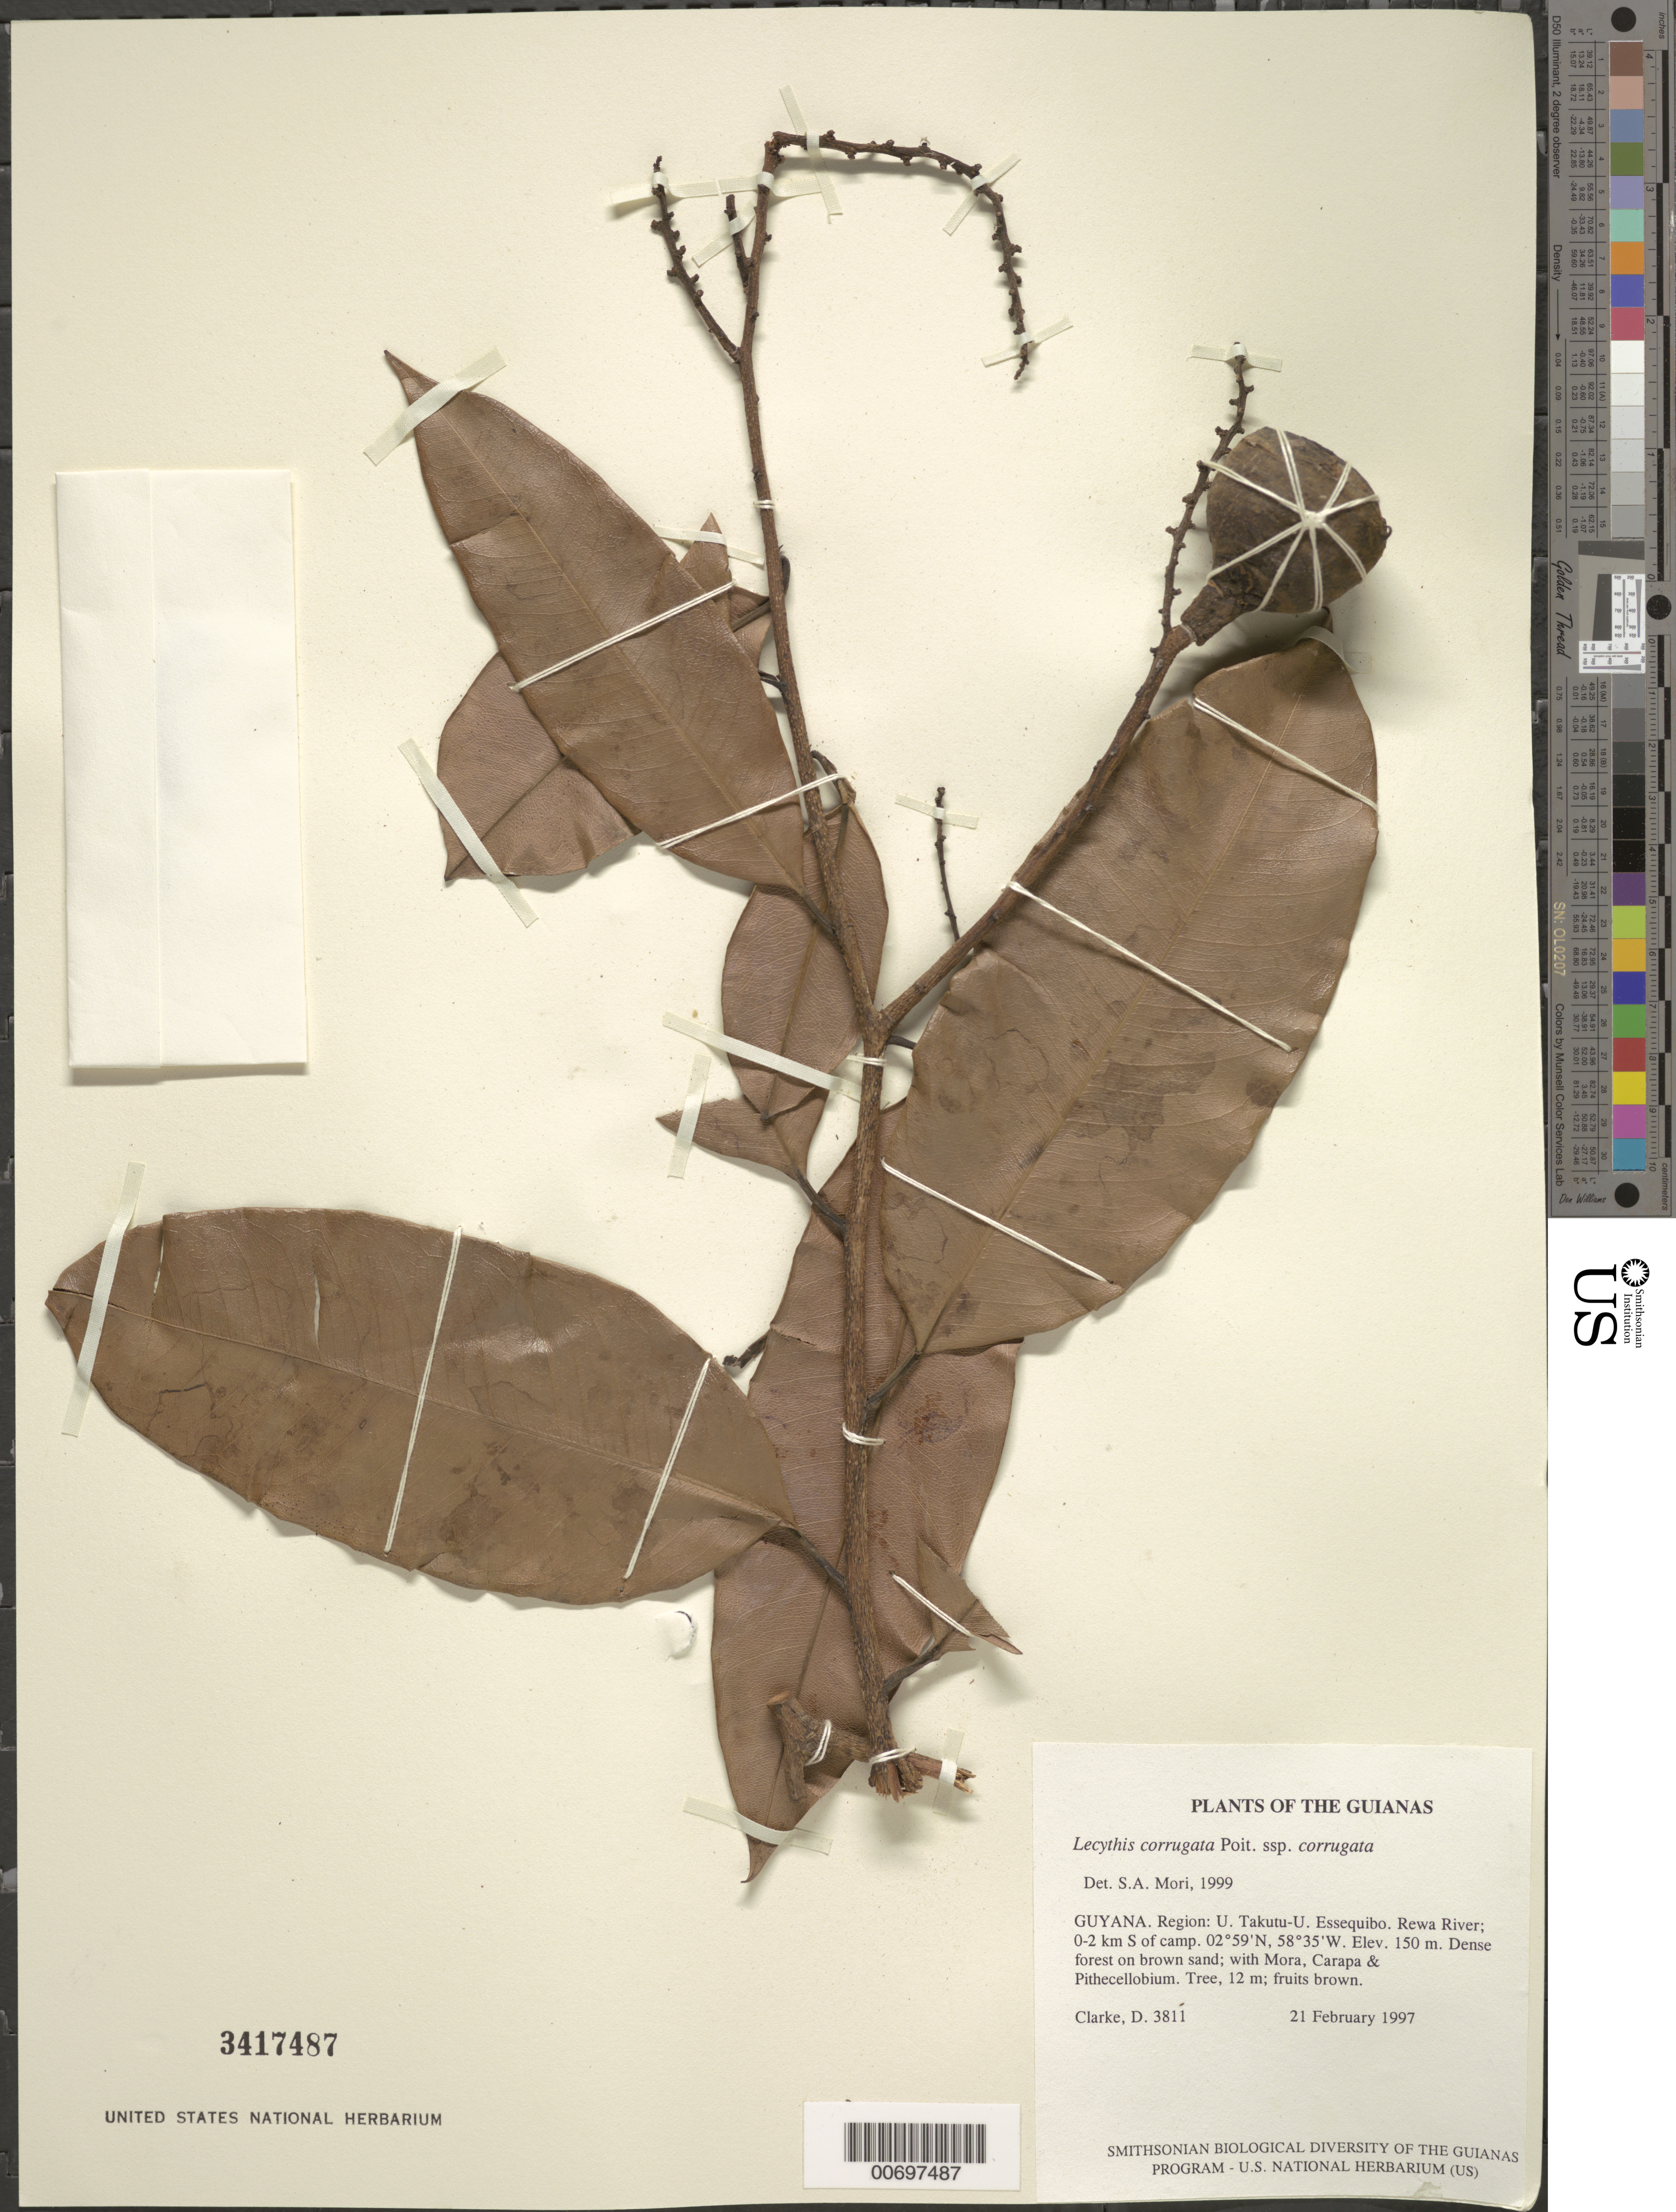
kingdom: Plantae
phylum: Tracheophyta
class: Magnoliopsida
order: Ericales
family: Lecythidaceae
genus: Lecythis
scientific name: Lecythis corrugata subsp. corrugata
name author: Poit.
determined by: Mori, Scott A.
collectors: H. D. Clarke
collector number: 3811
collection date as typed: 21 February 1997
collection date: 1997-02-21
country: Guyana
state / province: U. Takutu-U. Essequibo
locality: Rewa River; 0-2 km S of camp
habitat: Dense forest on brown sand; with Mora, Carapa & Pithecellobium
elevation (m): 150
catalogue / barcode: US 3417487